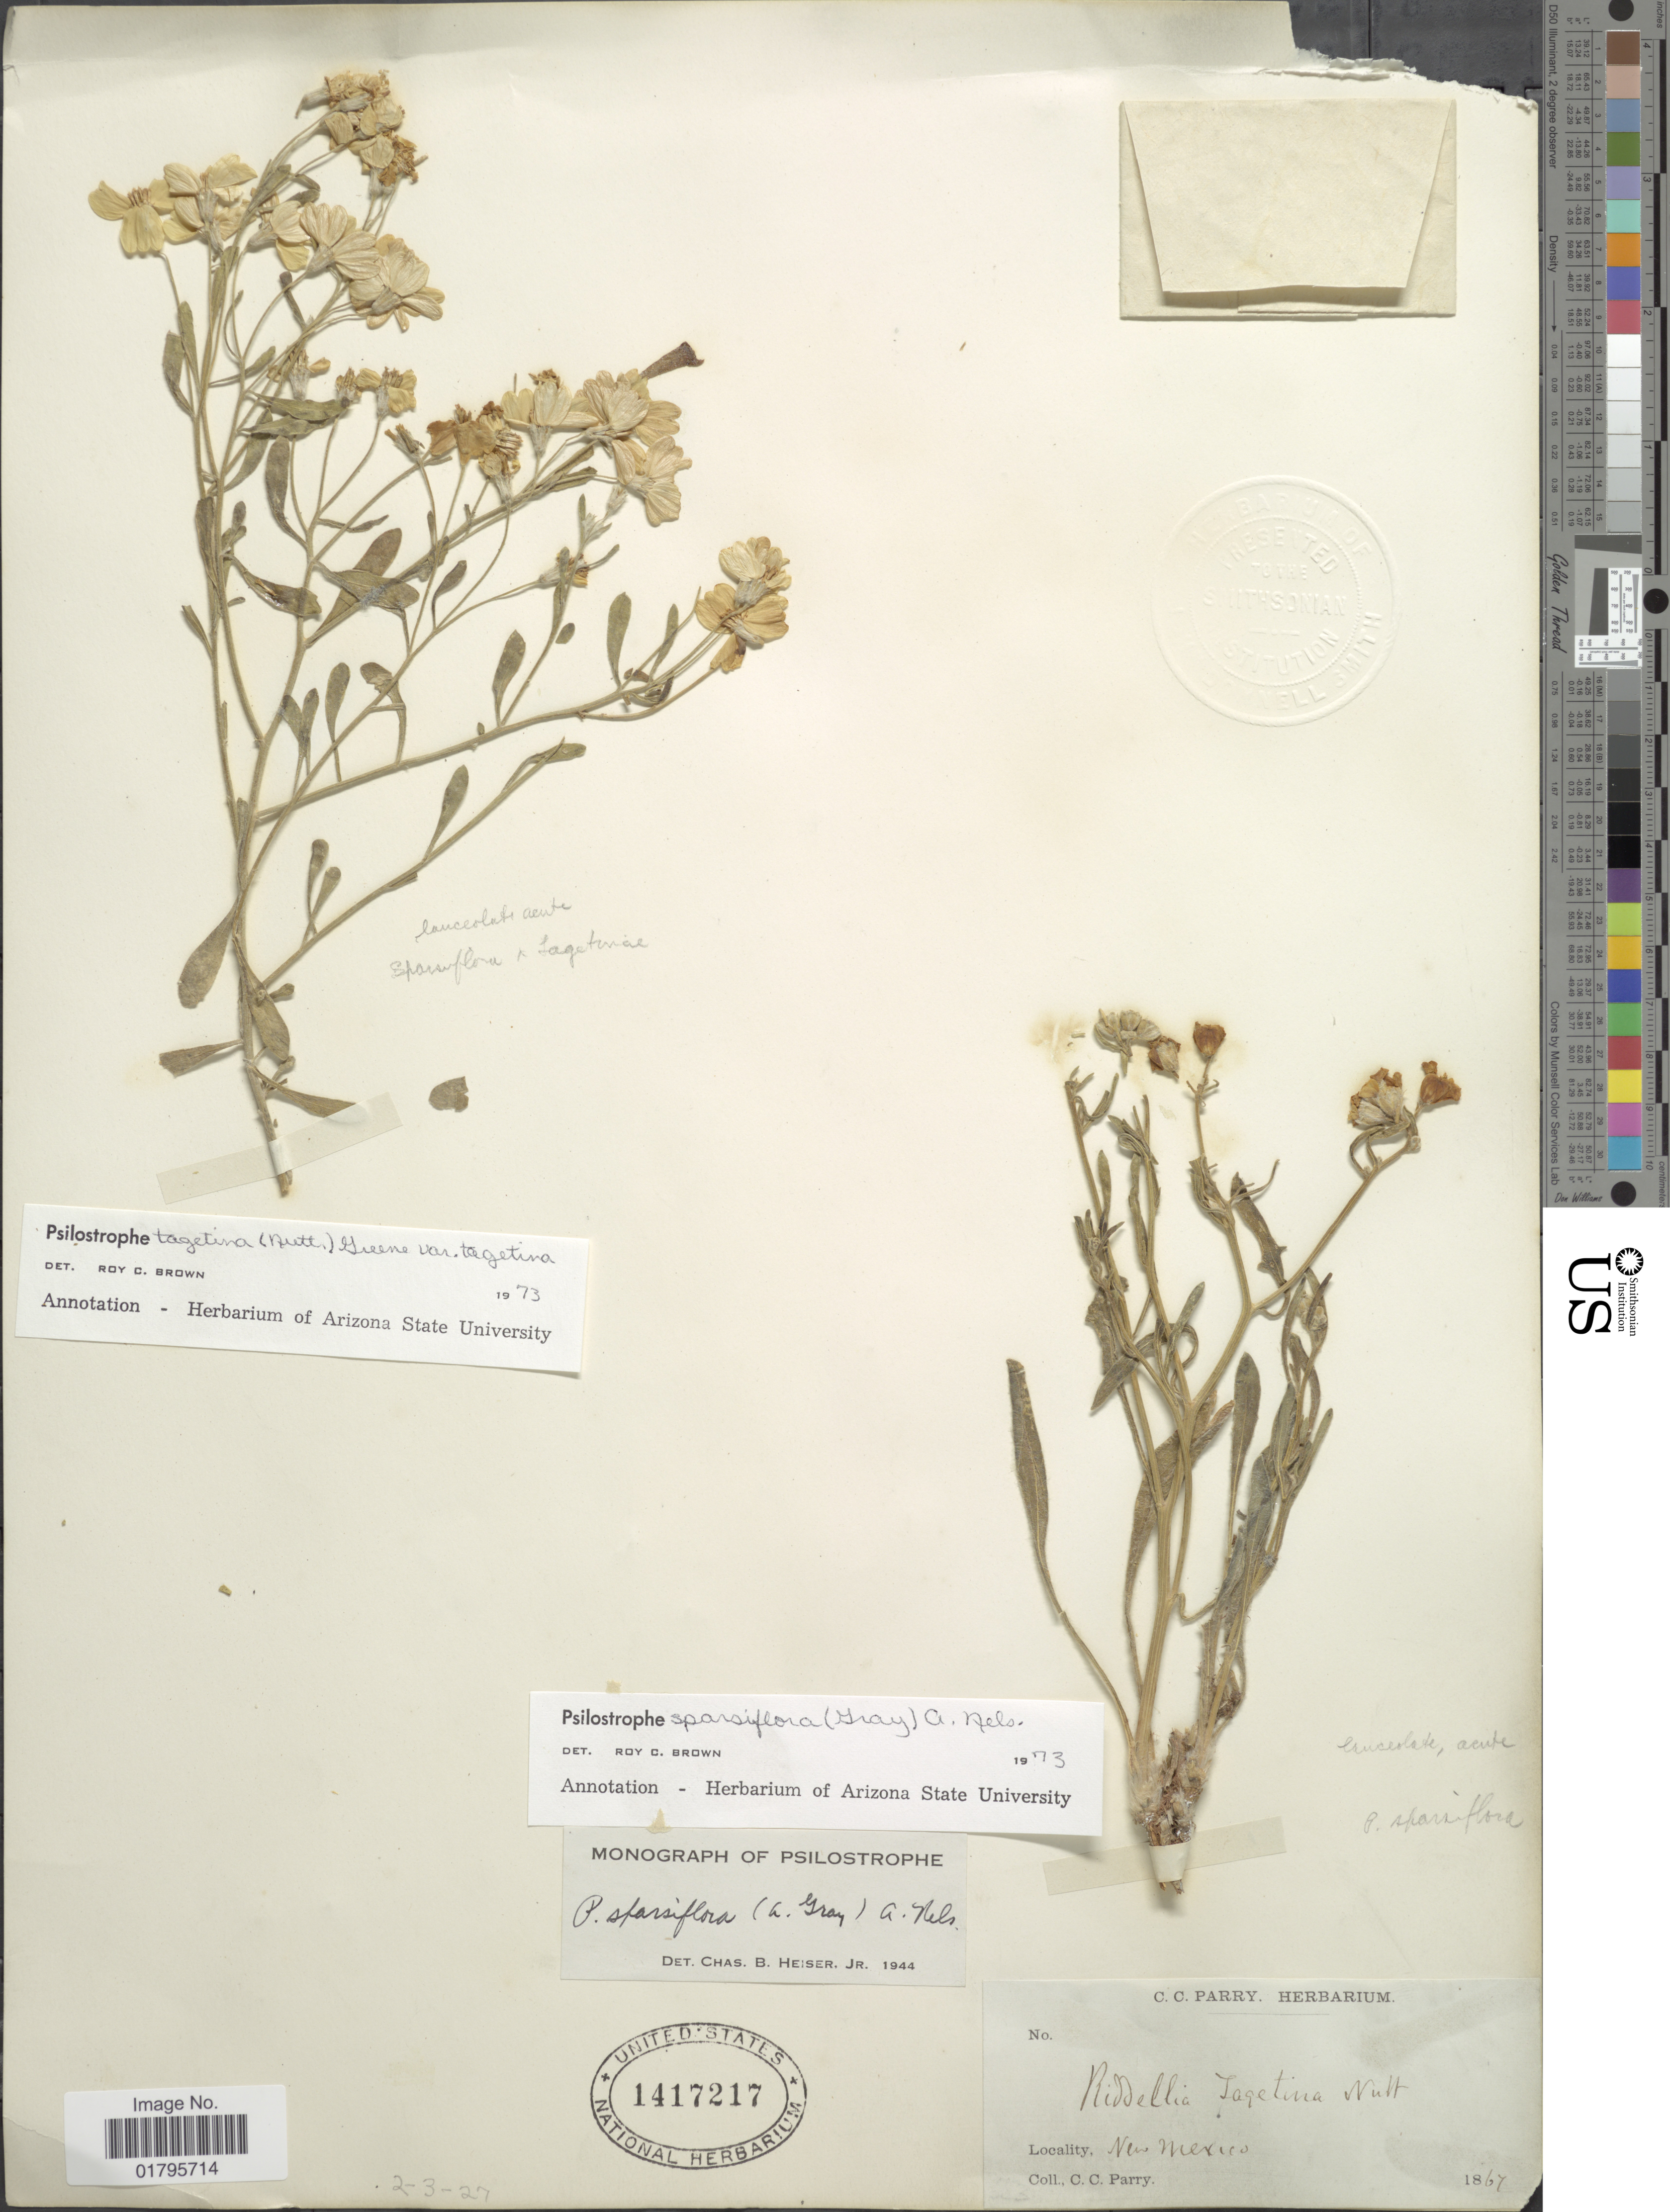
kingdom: Plantae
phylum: Tracheophyta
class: Magnoliopsida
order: Asterales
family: Asteraceae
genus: Psilostrophe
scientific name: Psilostrophe sparsiflora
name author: (A. Gray) A. Nelson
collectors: C. C. Parry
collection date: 1867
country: United States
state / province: New Mexico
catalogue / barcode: US 1417217